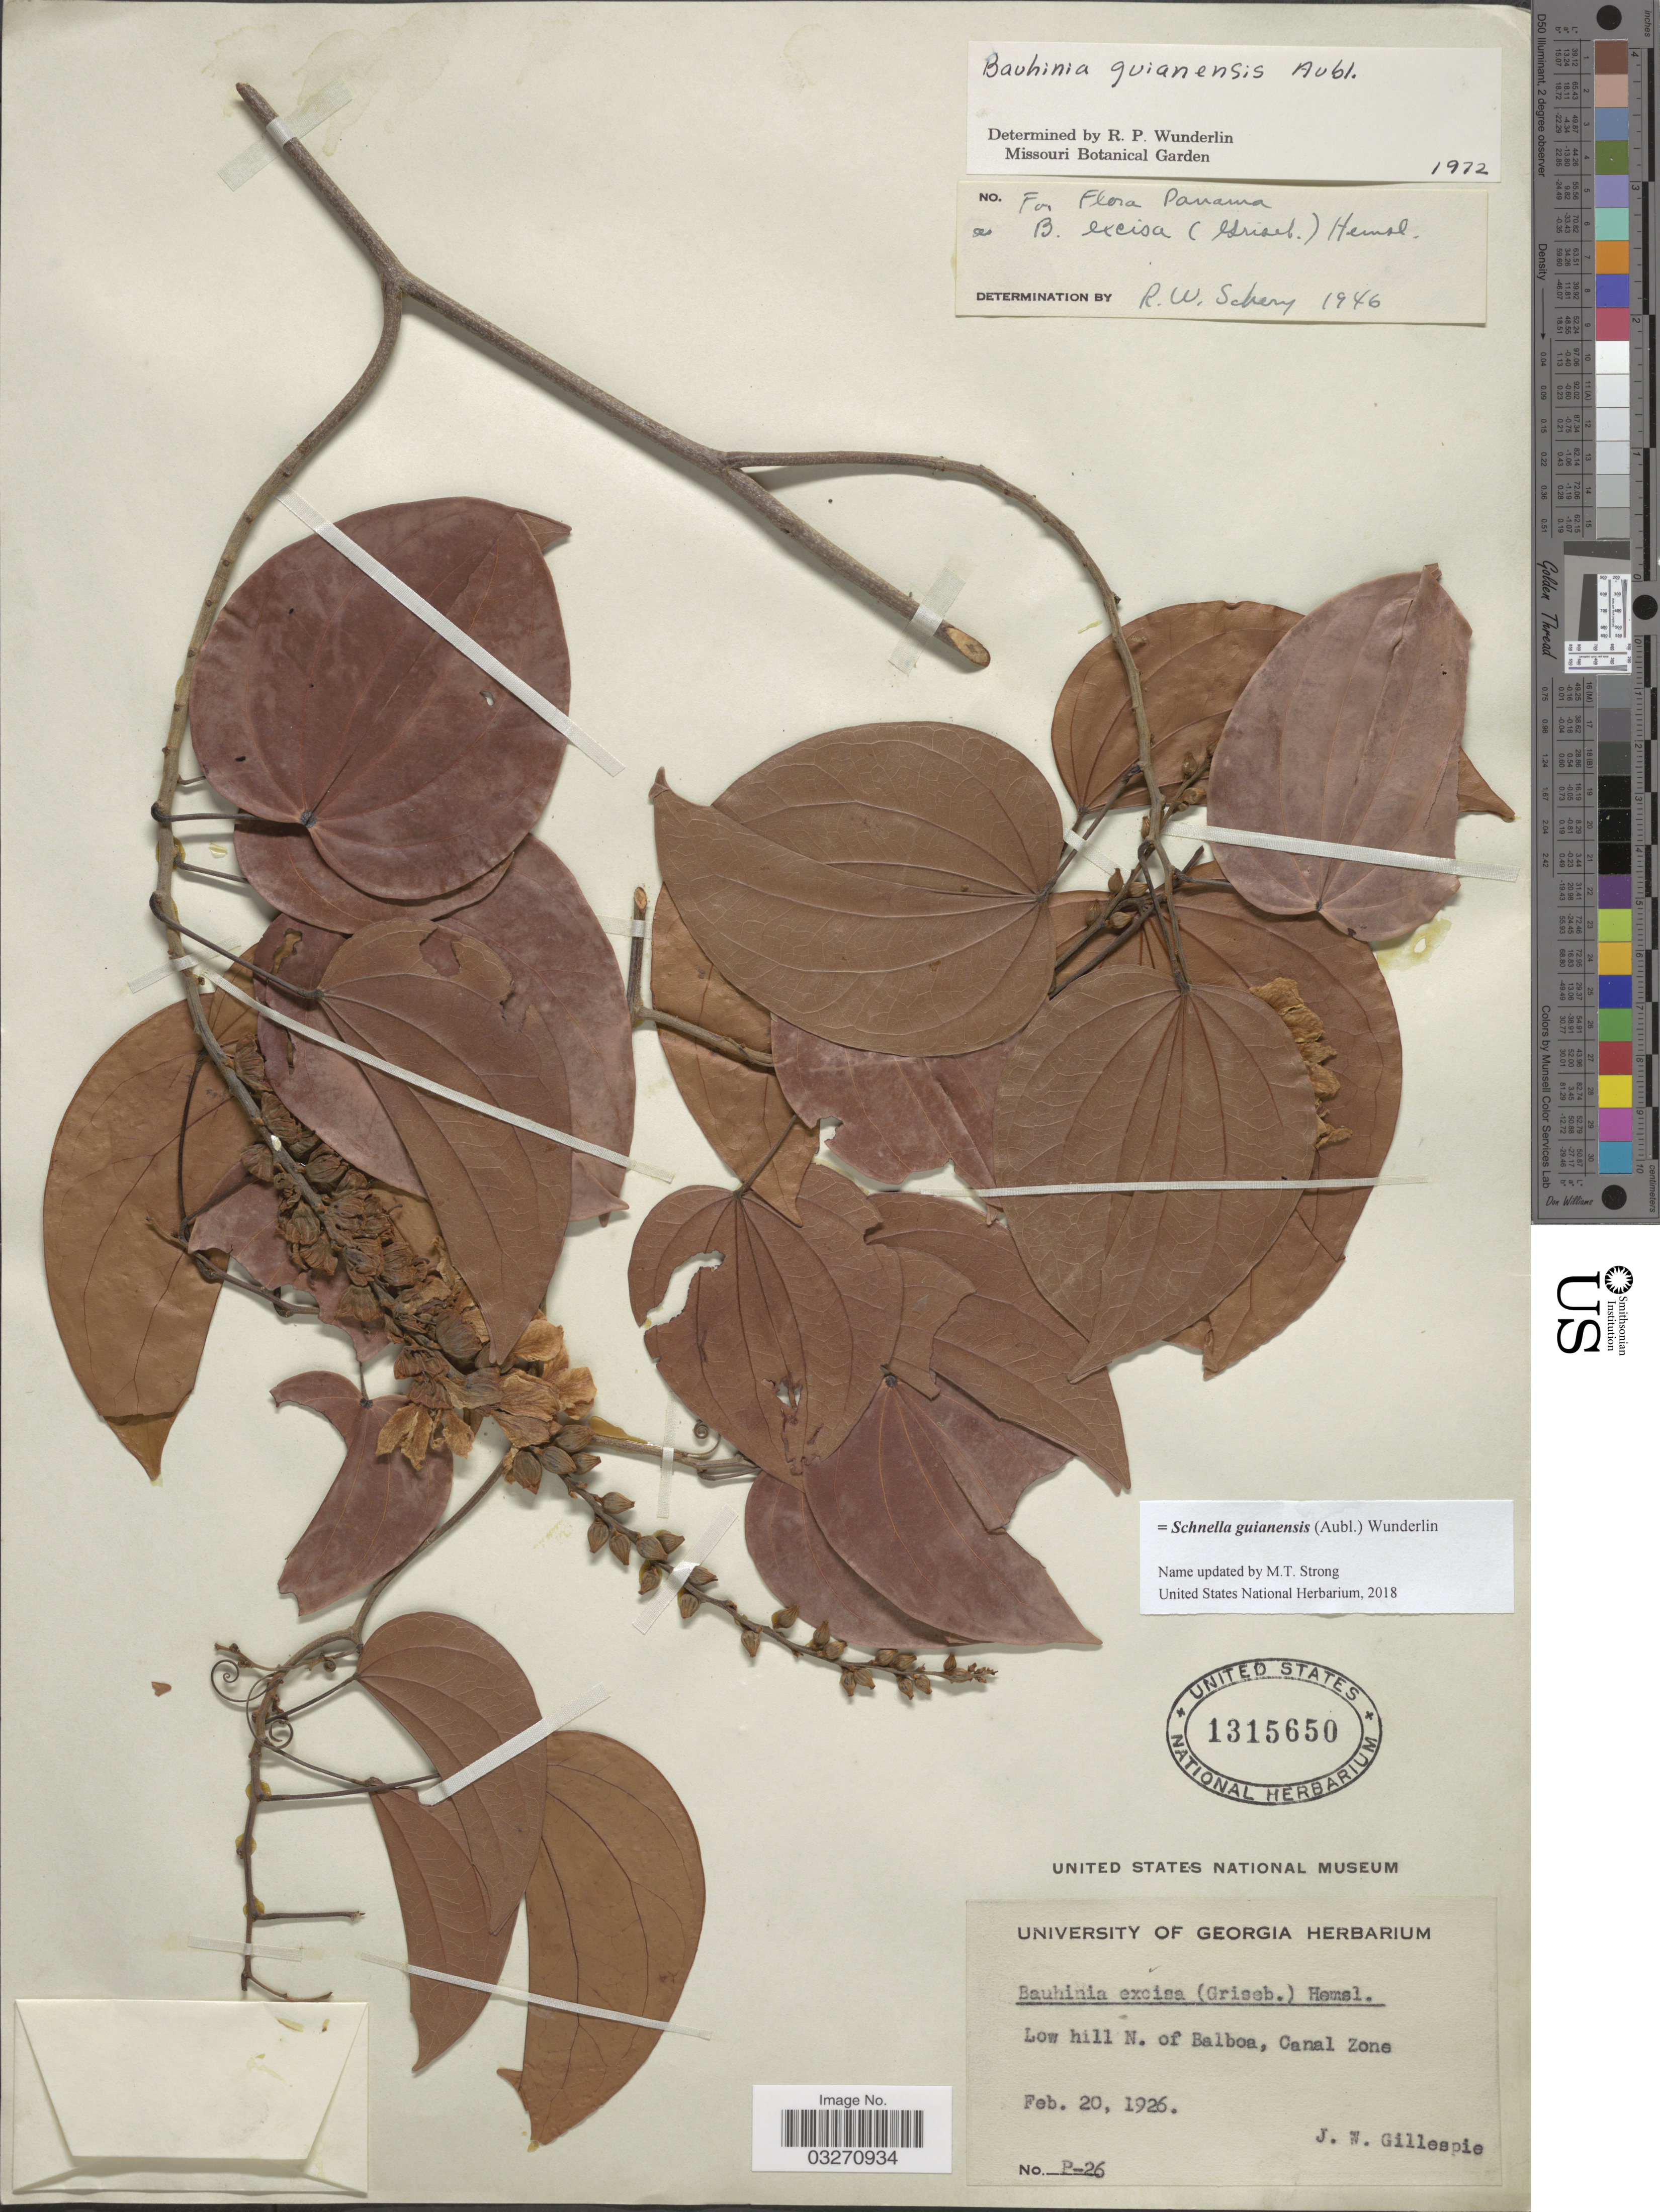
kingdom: Plantae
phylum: Tracheophyta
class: Magnoliopsida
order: Fabales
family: Fabaceae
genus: Schnella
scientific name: Schnella guianensis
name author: (Aubl.) Wunderlin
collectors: J. W. Gillespie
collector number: P-26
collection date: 1926-02-20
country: Panama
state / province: Colón / Panamá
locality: Low hill N. of Balboa, Canal Zone.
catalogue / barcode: US 1315650